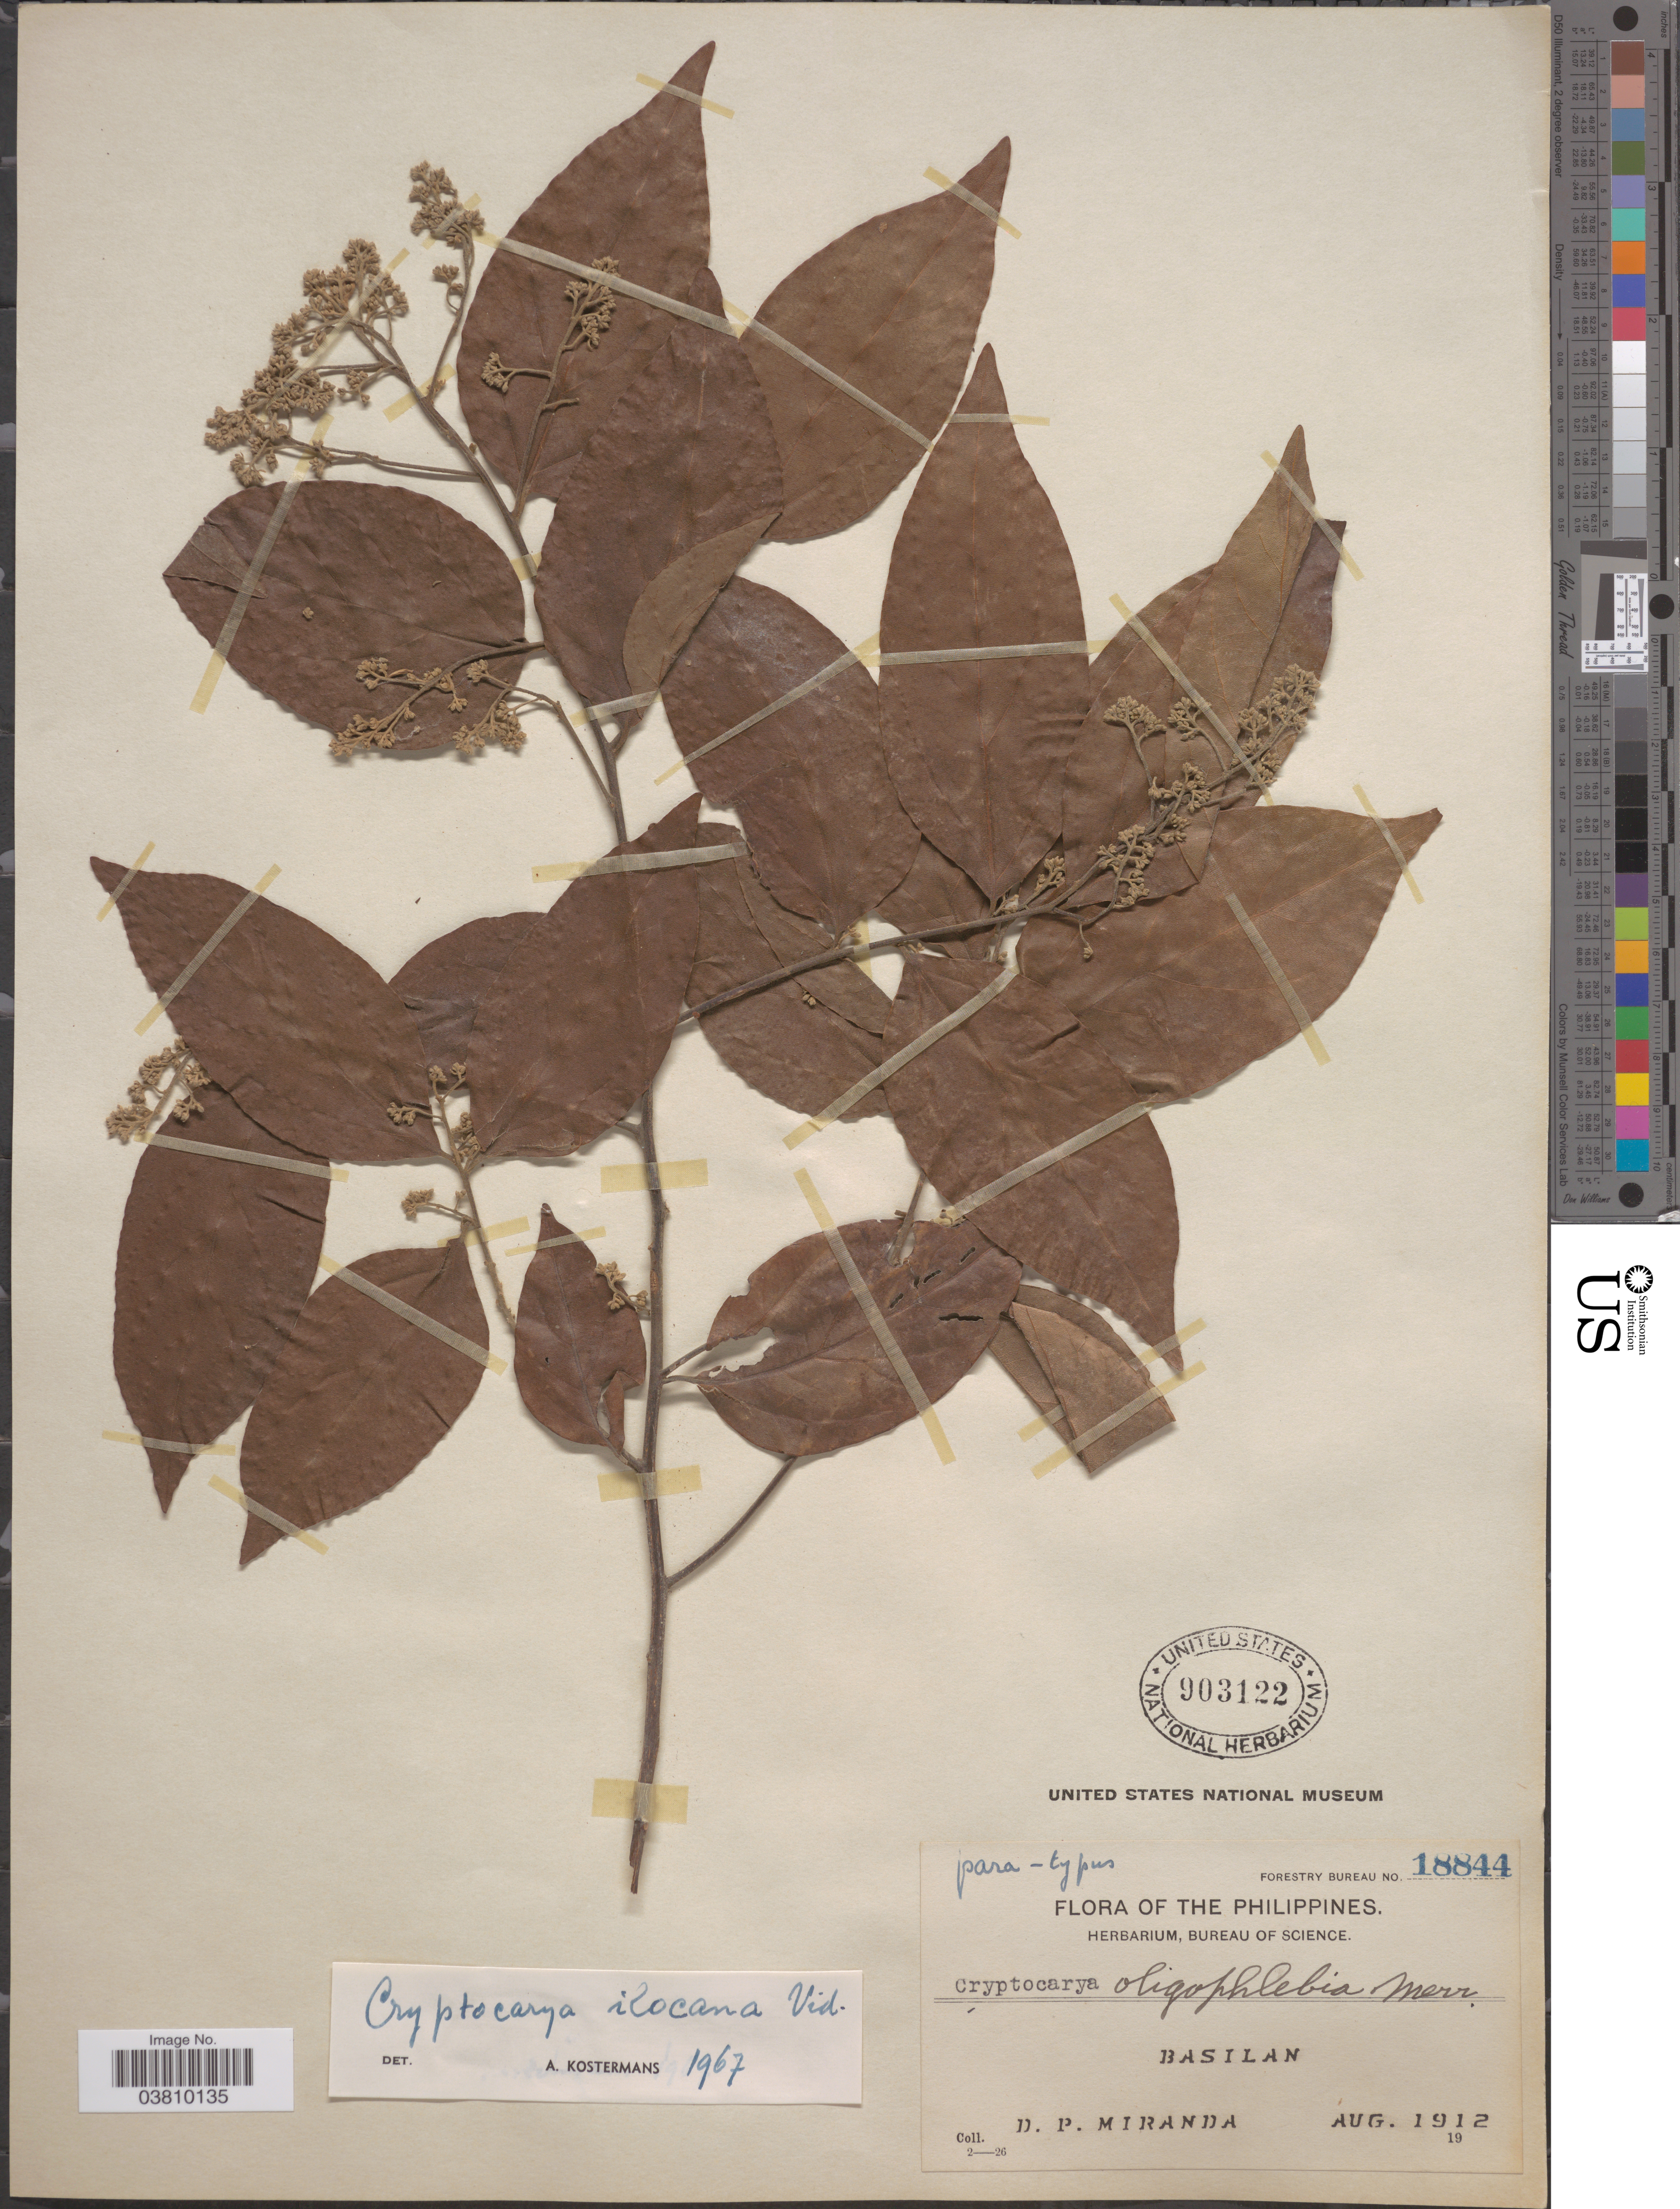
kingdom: Plantae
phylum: Tracheophyta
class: Magnoliopsida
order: Laurales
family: Lauraceae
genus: Cryptocarya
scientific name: Cryptocarya ilocana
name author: (Reinecke) A.C. Sm.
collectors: D. P. Miranda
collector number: Forestry Bureau 18844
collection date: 1912-08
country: Philippines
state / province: Muslim Mindanao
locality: Basilan.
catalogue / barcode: US 903122